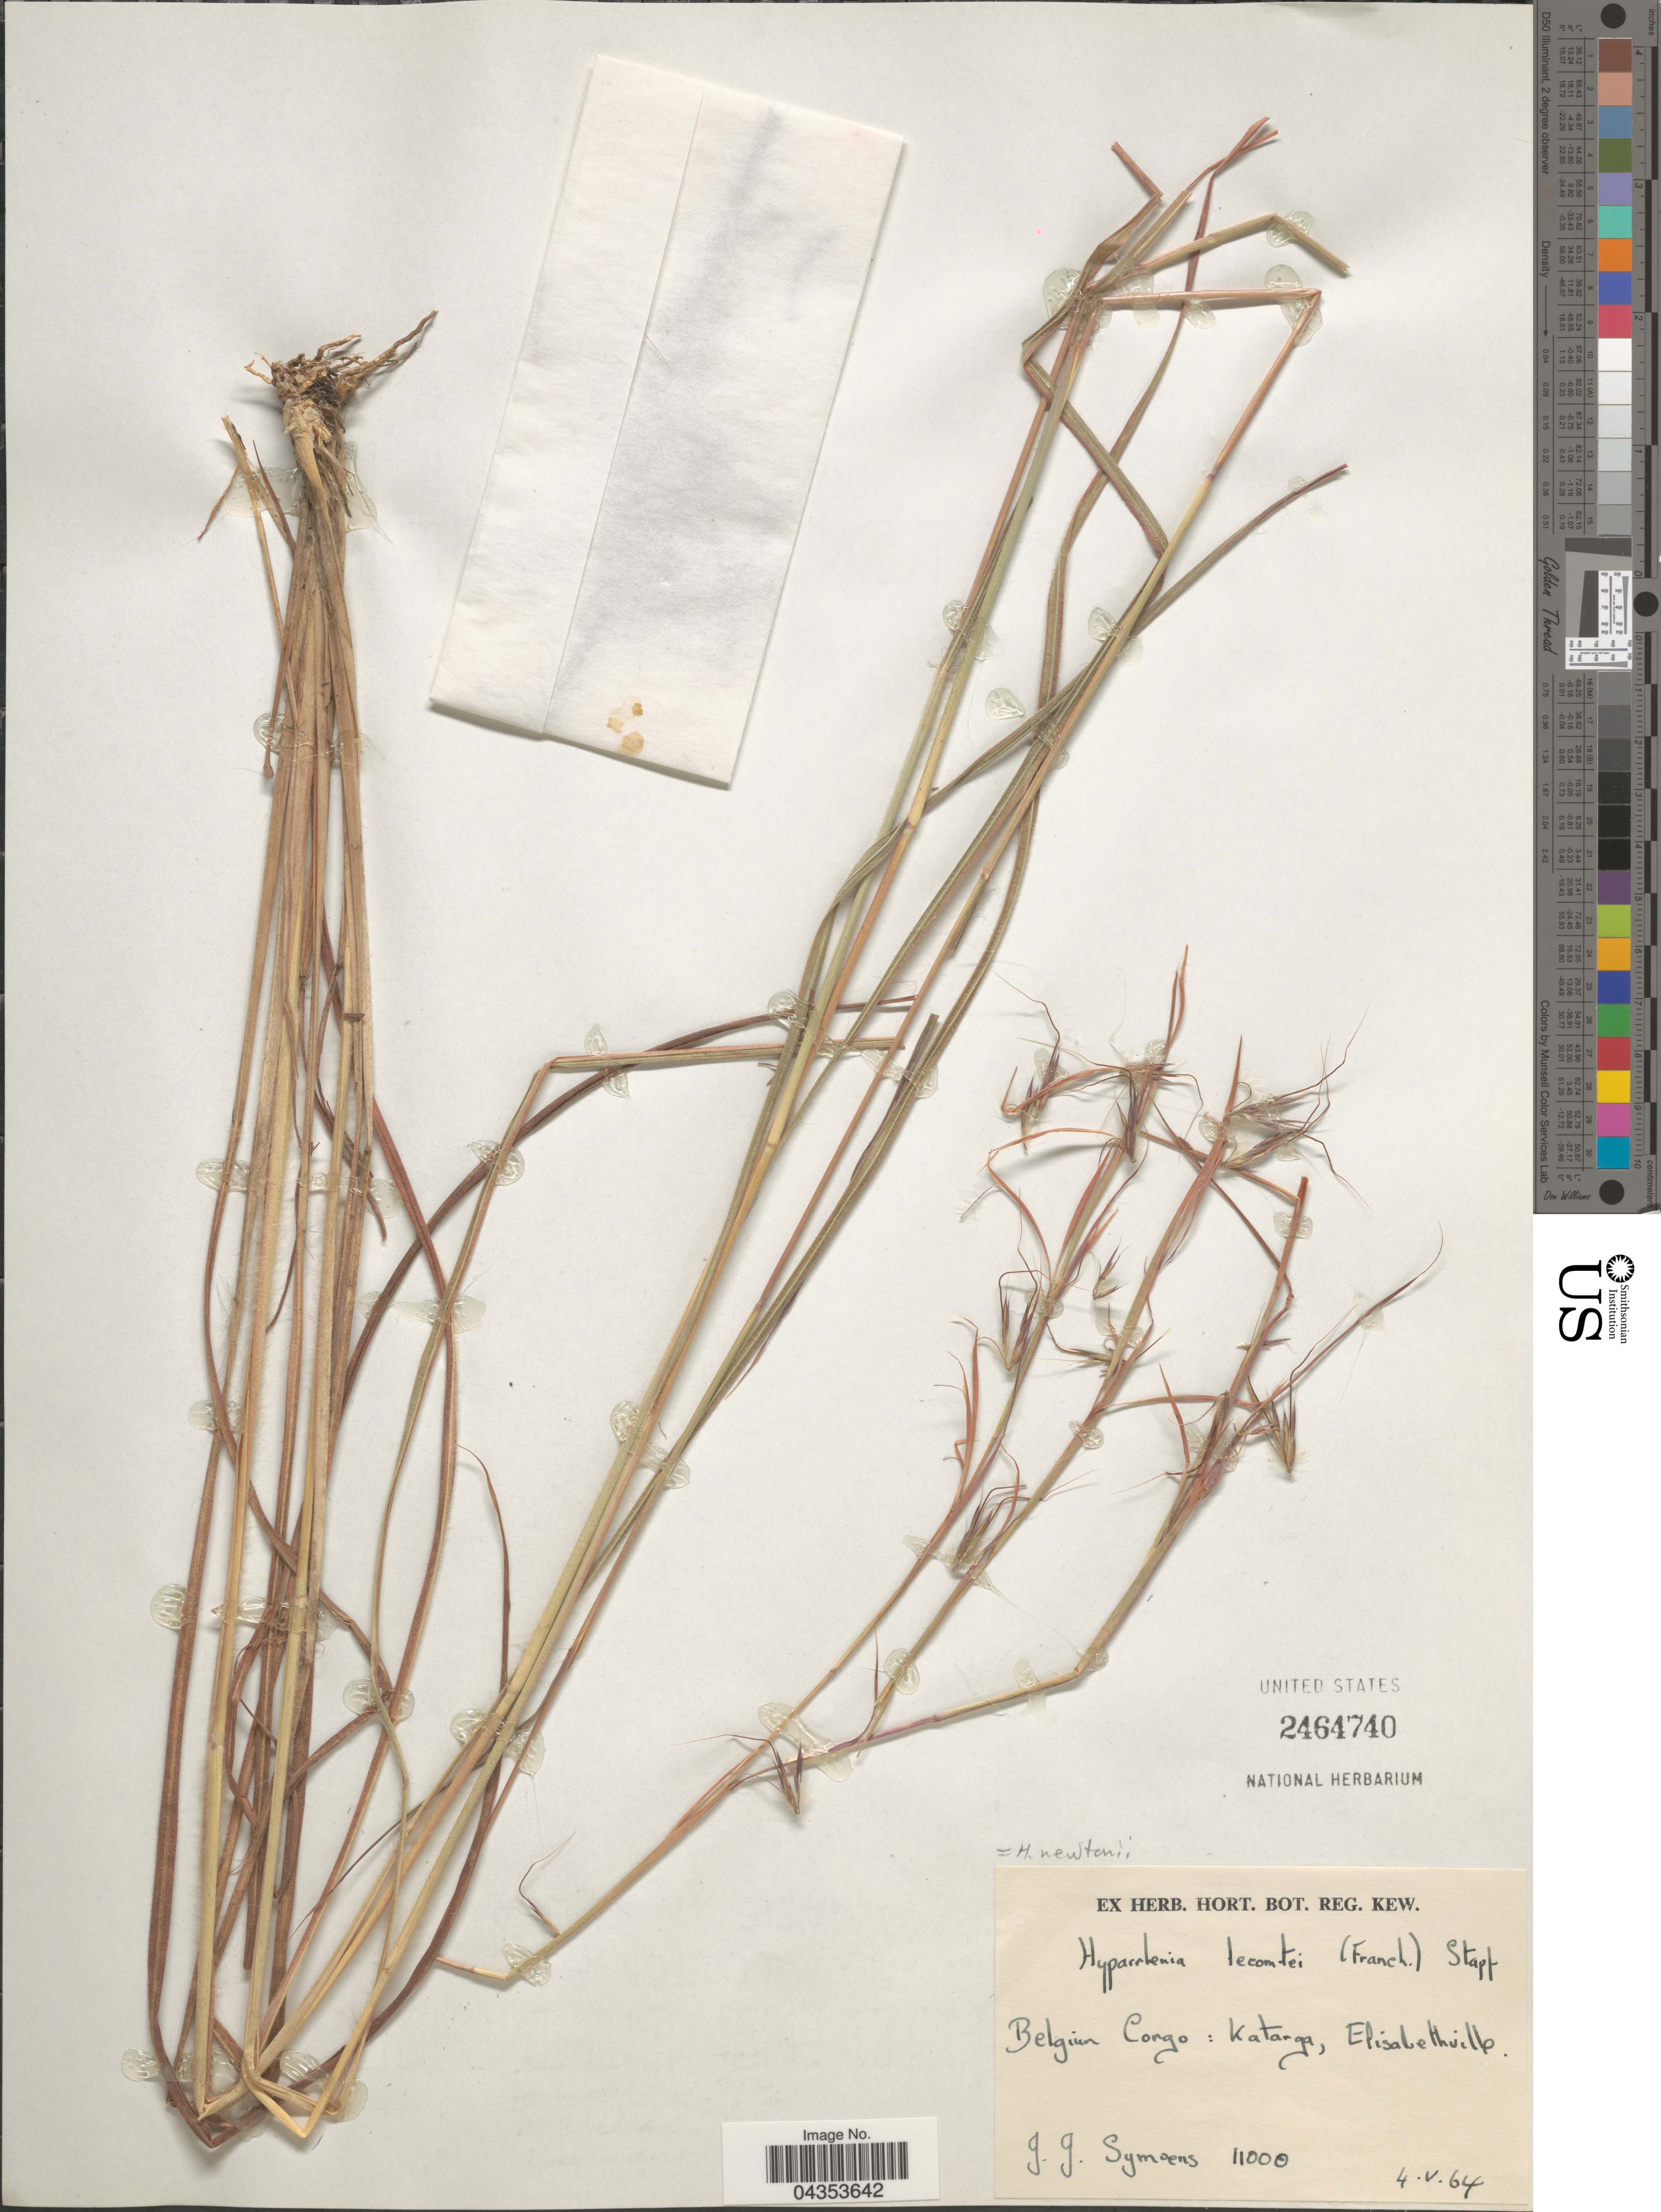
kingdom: Plantae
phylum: Tracheophyta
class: Liliopsida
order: Poales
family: Poaceae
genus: Hyparrhenia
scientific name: Hyparrhenia newtonii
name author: (Hack.) Staf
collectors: J. Symoens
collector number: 11000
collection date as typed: Transcribed d/m/y: 4/5/64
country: Congo, Democratic Republic of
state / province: Haut-Katanga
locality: Belgium Congo: Elisabethville.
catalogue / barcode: US 2464740